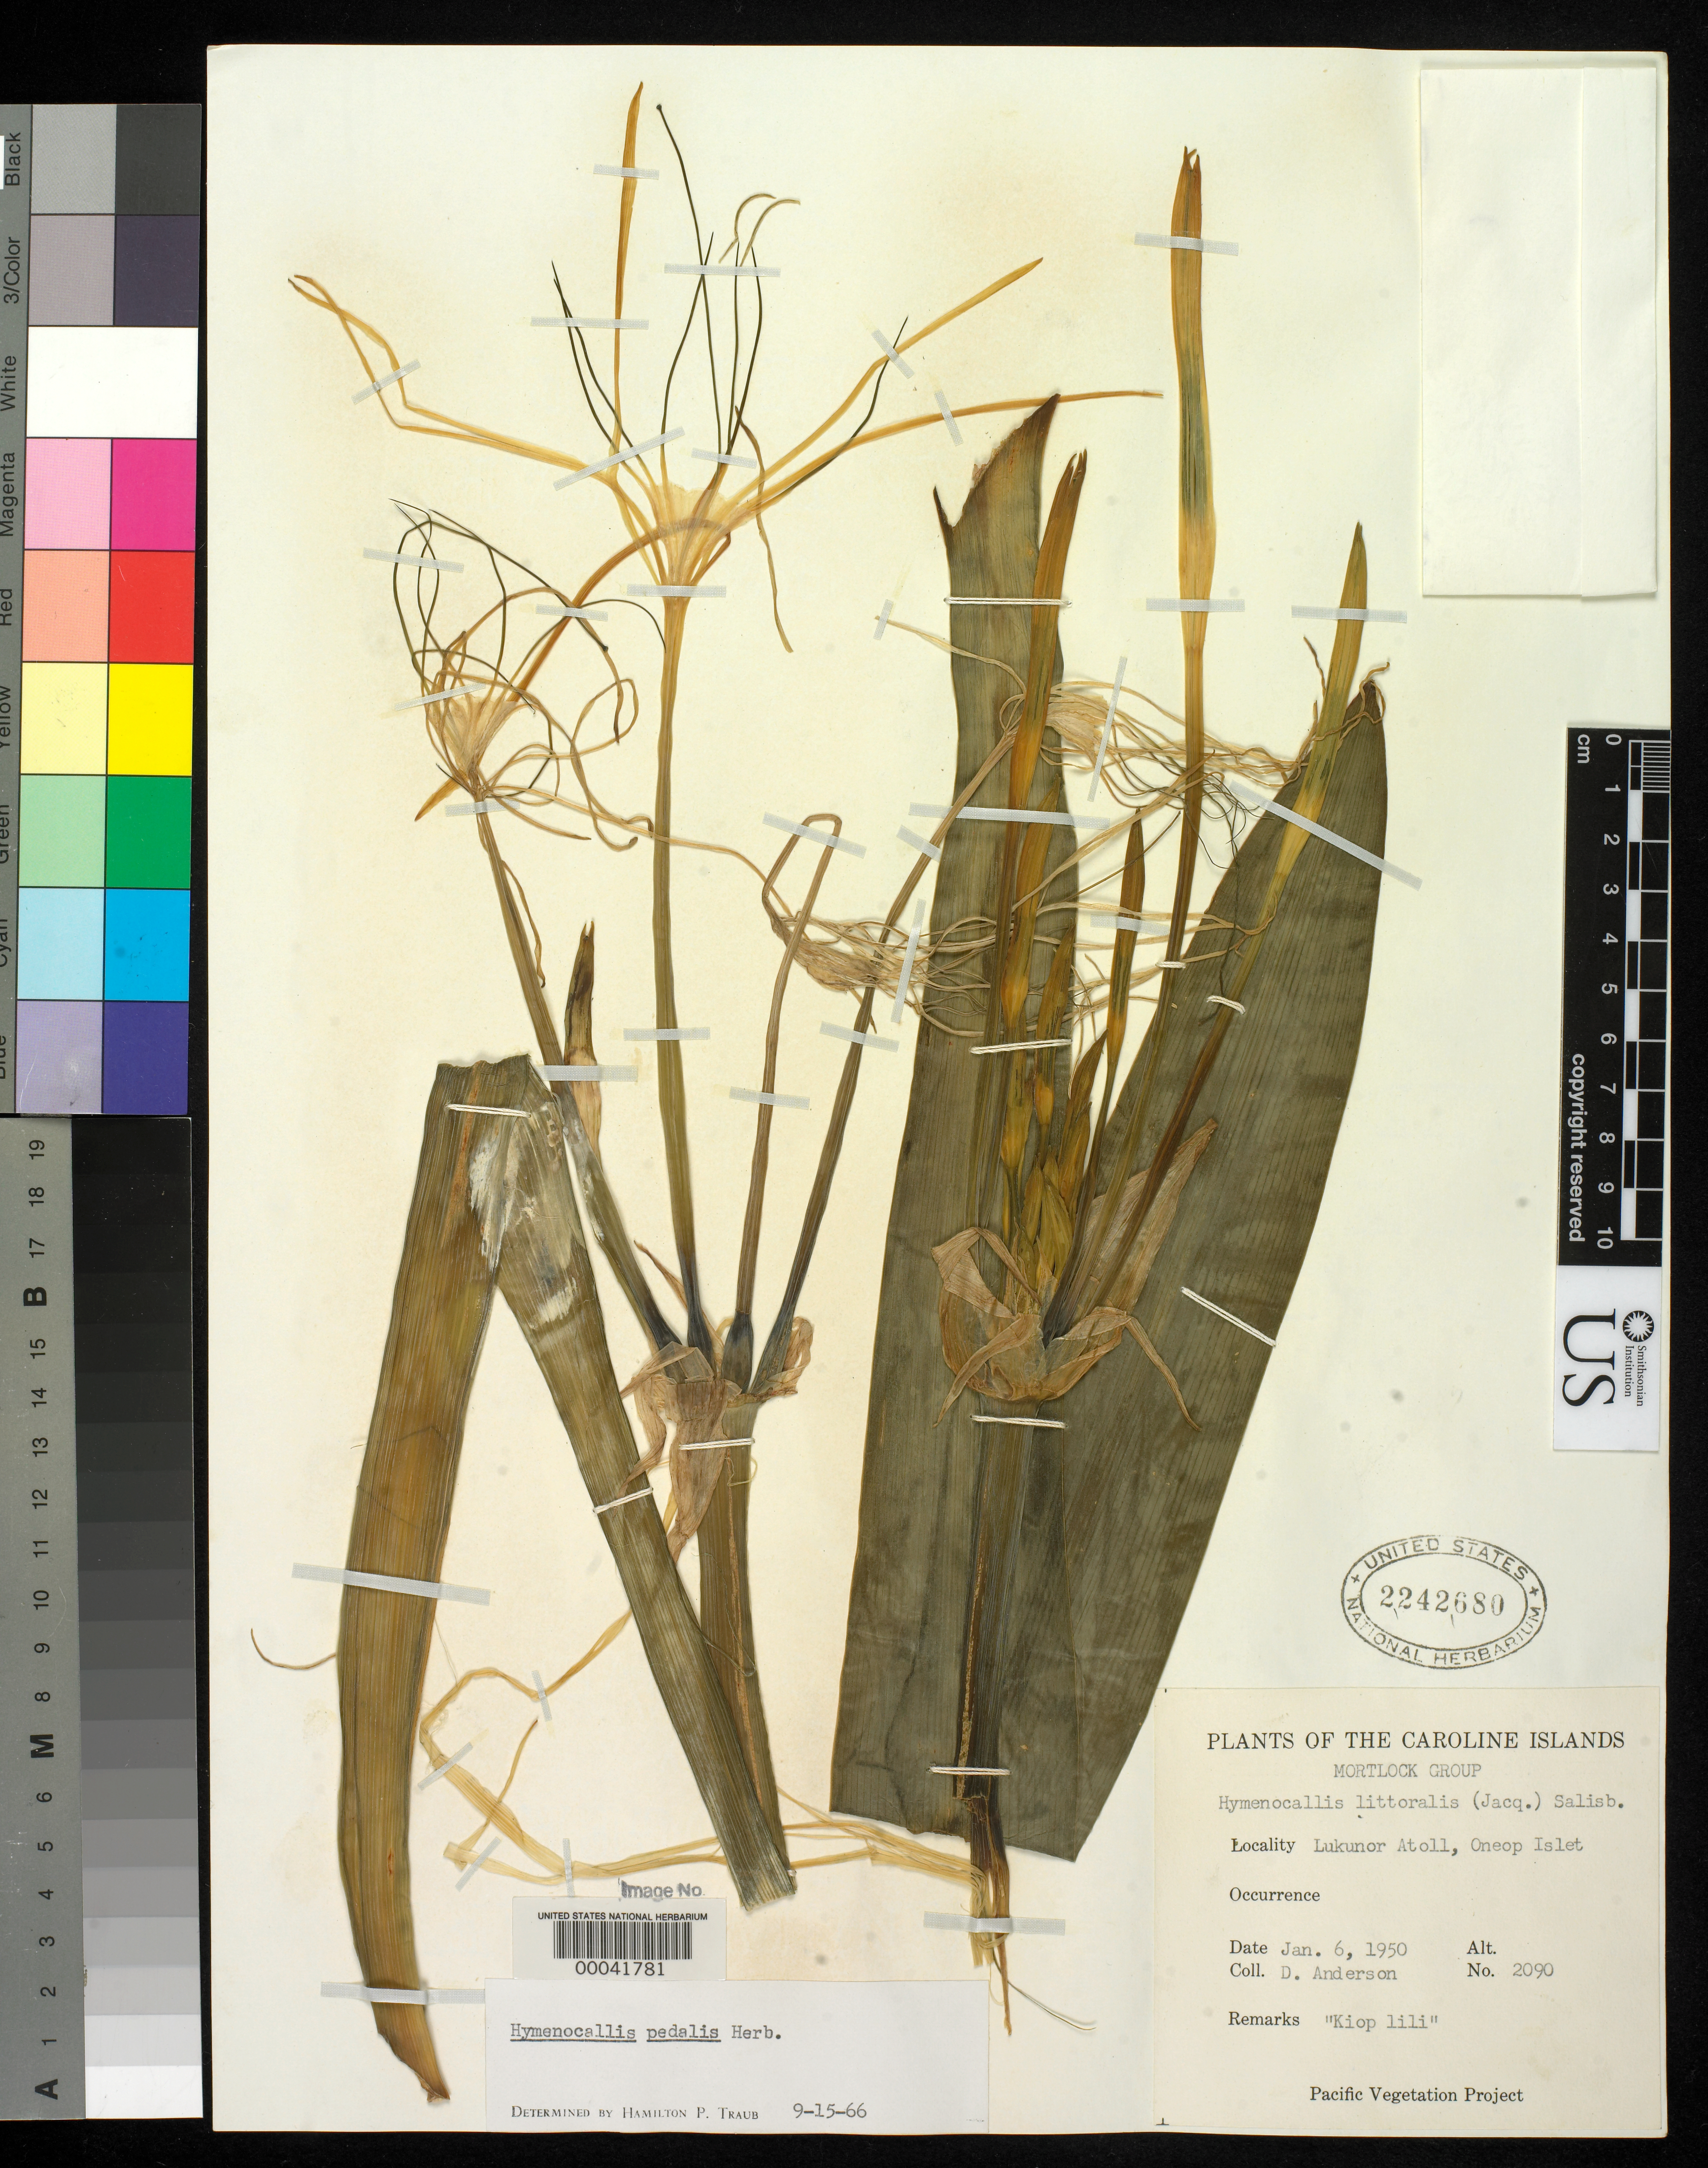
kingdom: Plantae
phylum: Tracheophyta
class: Liliopsida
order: Asparagales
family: Amaryllidaceae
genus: Hymenocallis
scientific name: Hymenocallis pedalis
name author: Herb.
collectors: D. Anderson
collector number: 2090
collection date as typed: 06 Jan 1950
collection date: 1950-01-06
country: Micronesia, Federated States of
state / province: Truk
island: Lukunor Atoll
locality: Oneop Islet, Lukunor Atoll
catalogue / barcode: US 2242680